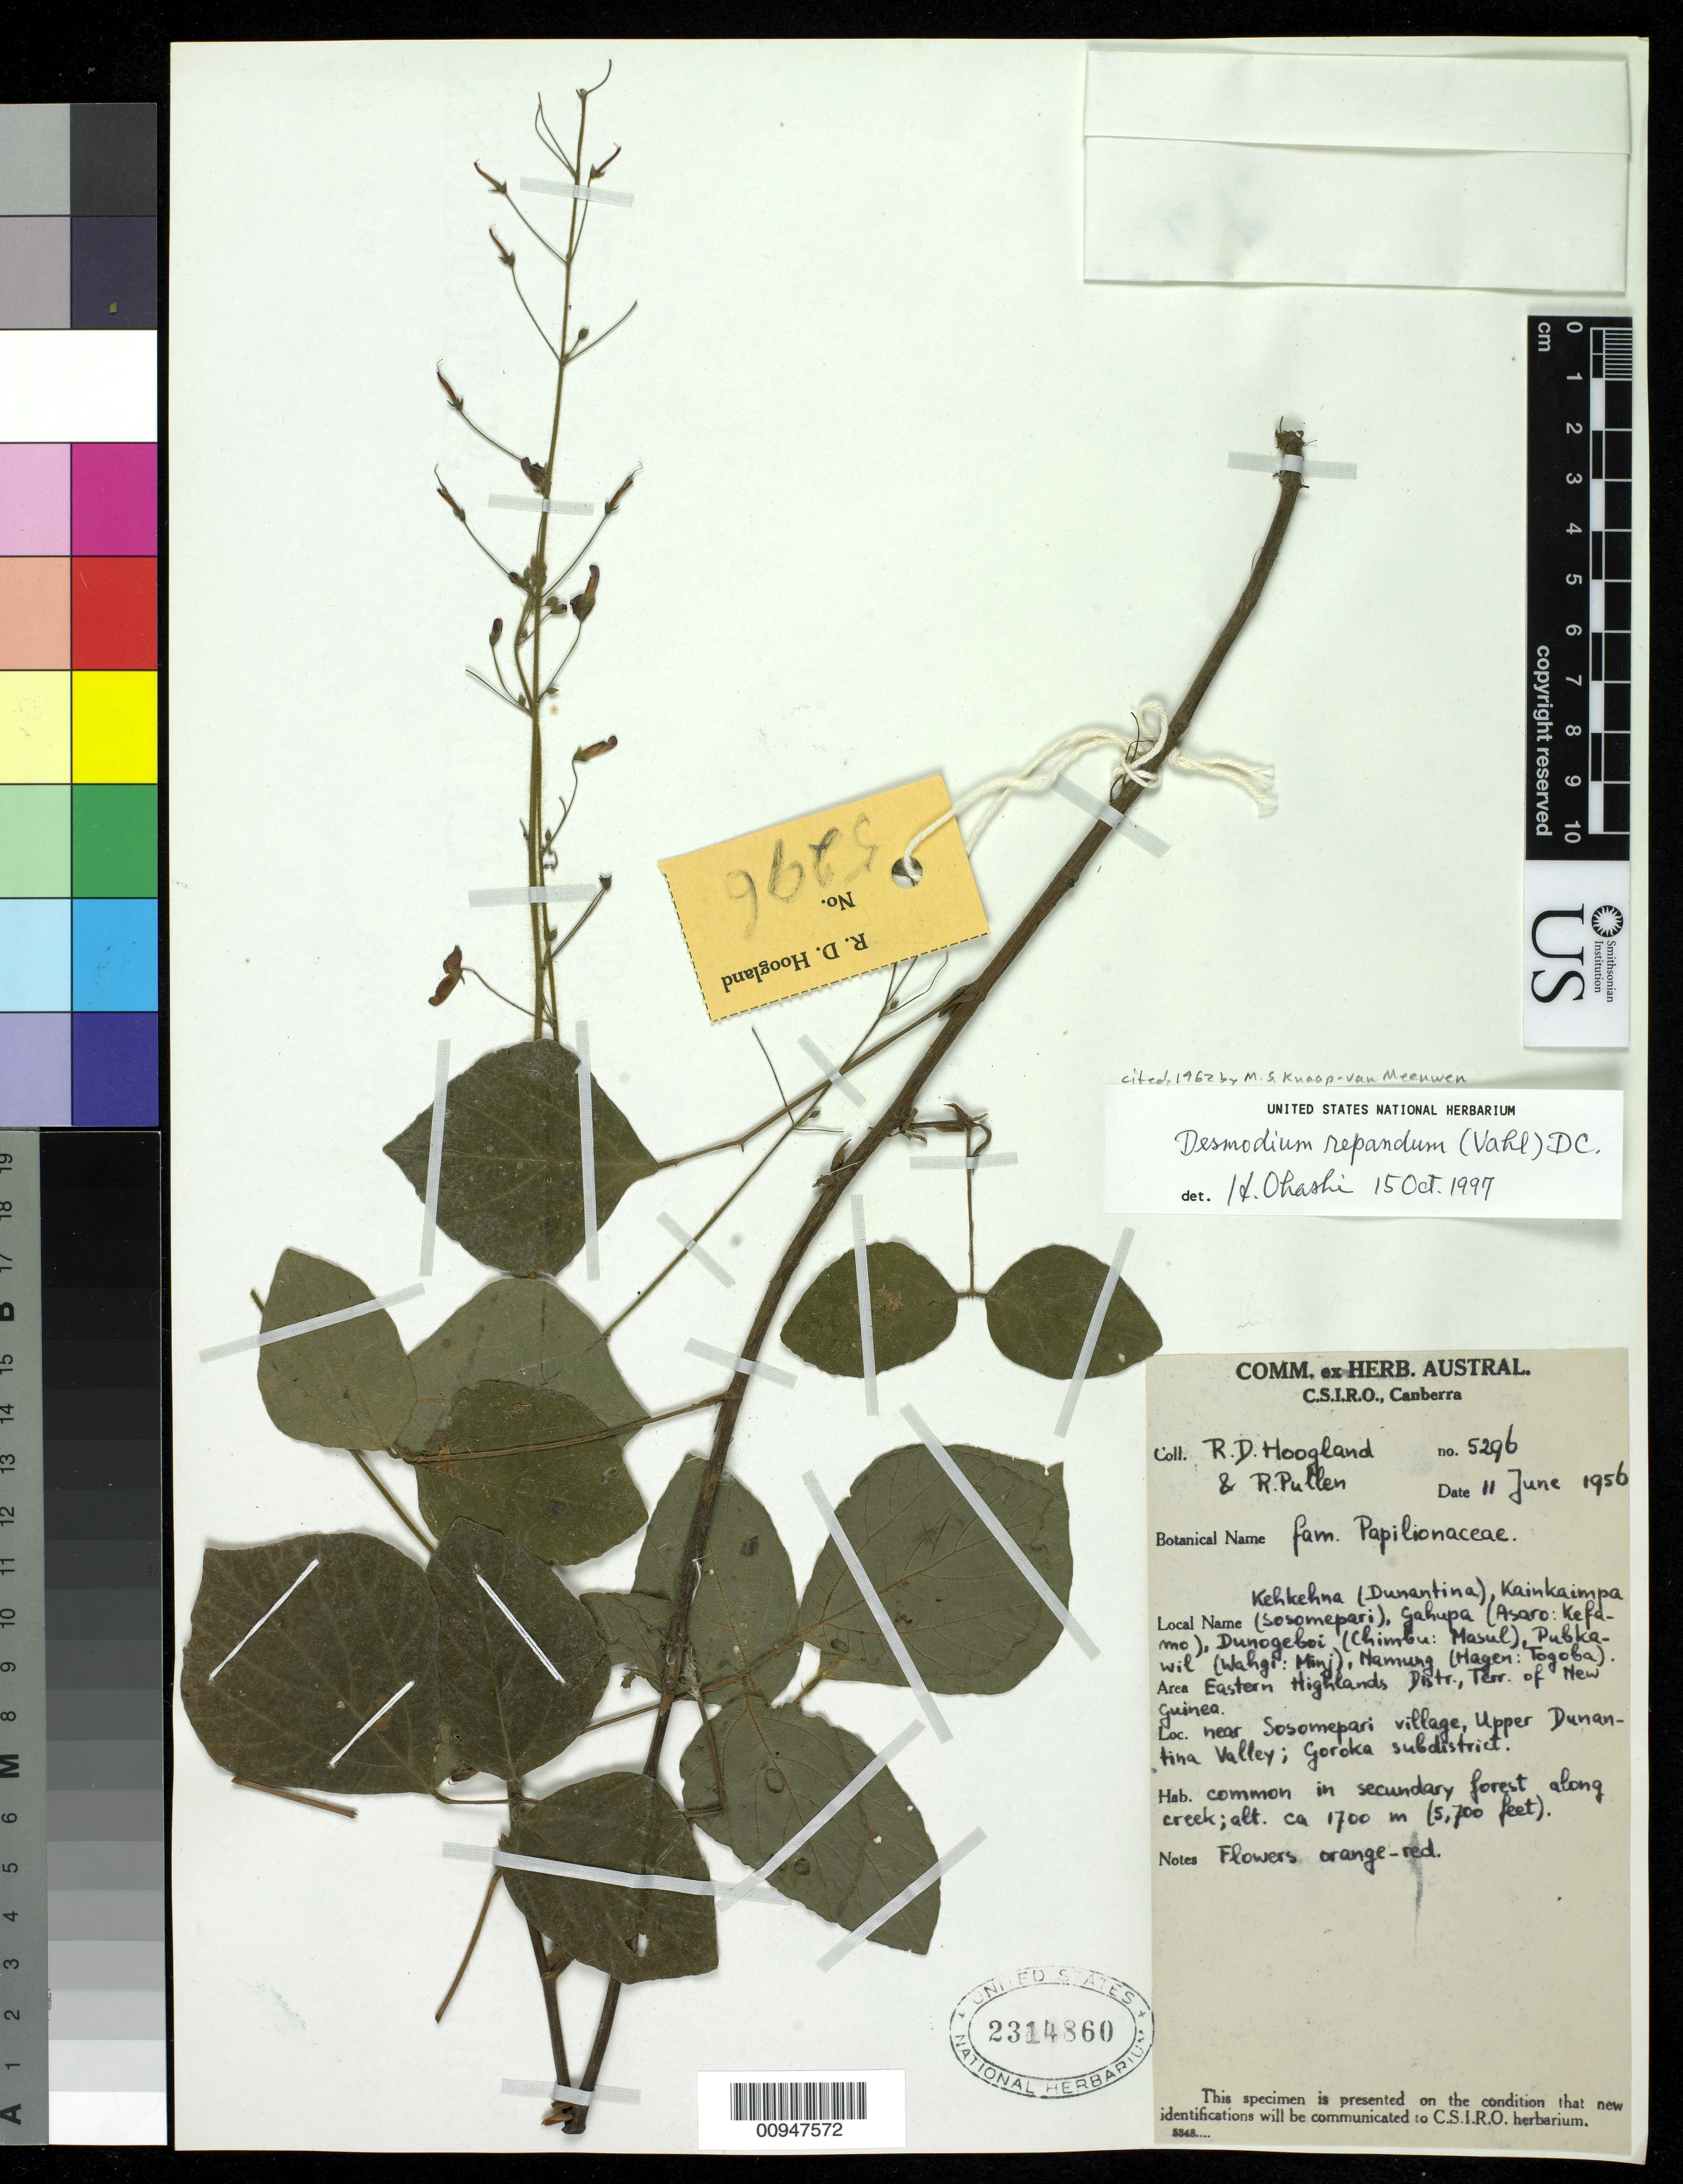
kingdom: Plantae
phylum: Tracheophyta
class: Magnoliopsida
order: Fabales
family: Fabaceae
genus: Hylodesmum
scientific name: Hylodesmum repandum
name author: (Vahl) H. Ohashi & R.R. Mill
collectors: R. D. Hoogland & R. Pullen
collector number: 5296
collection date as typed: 11 Jun 1956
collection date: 1956-06-11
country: Papua New Guinea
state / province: Eastern Highlands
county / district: Goroka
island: New Guinea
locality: near Sosomepari village, Upper Dunantina Valley;Goroka subdistrict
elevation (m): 1700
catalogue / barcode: US 2314860